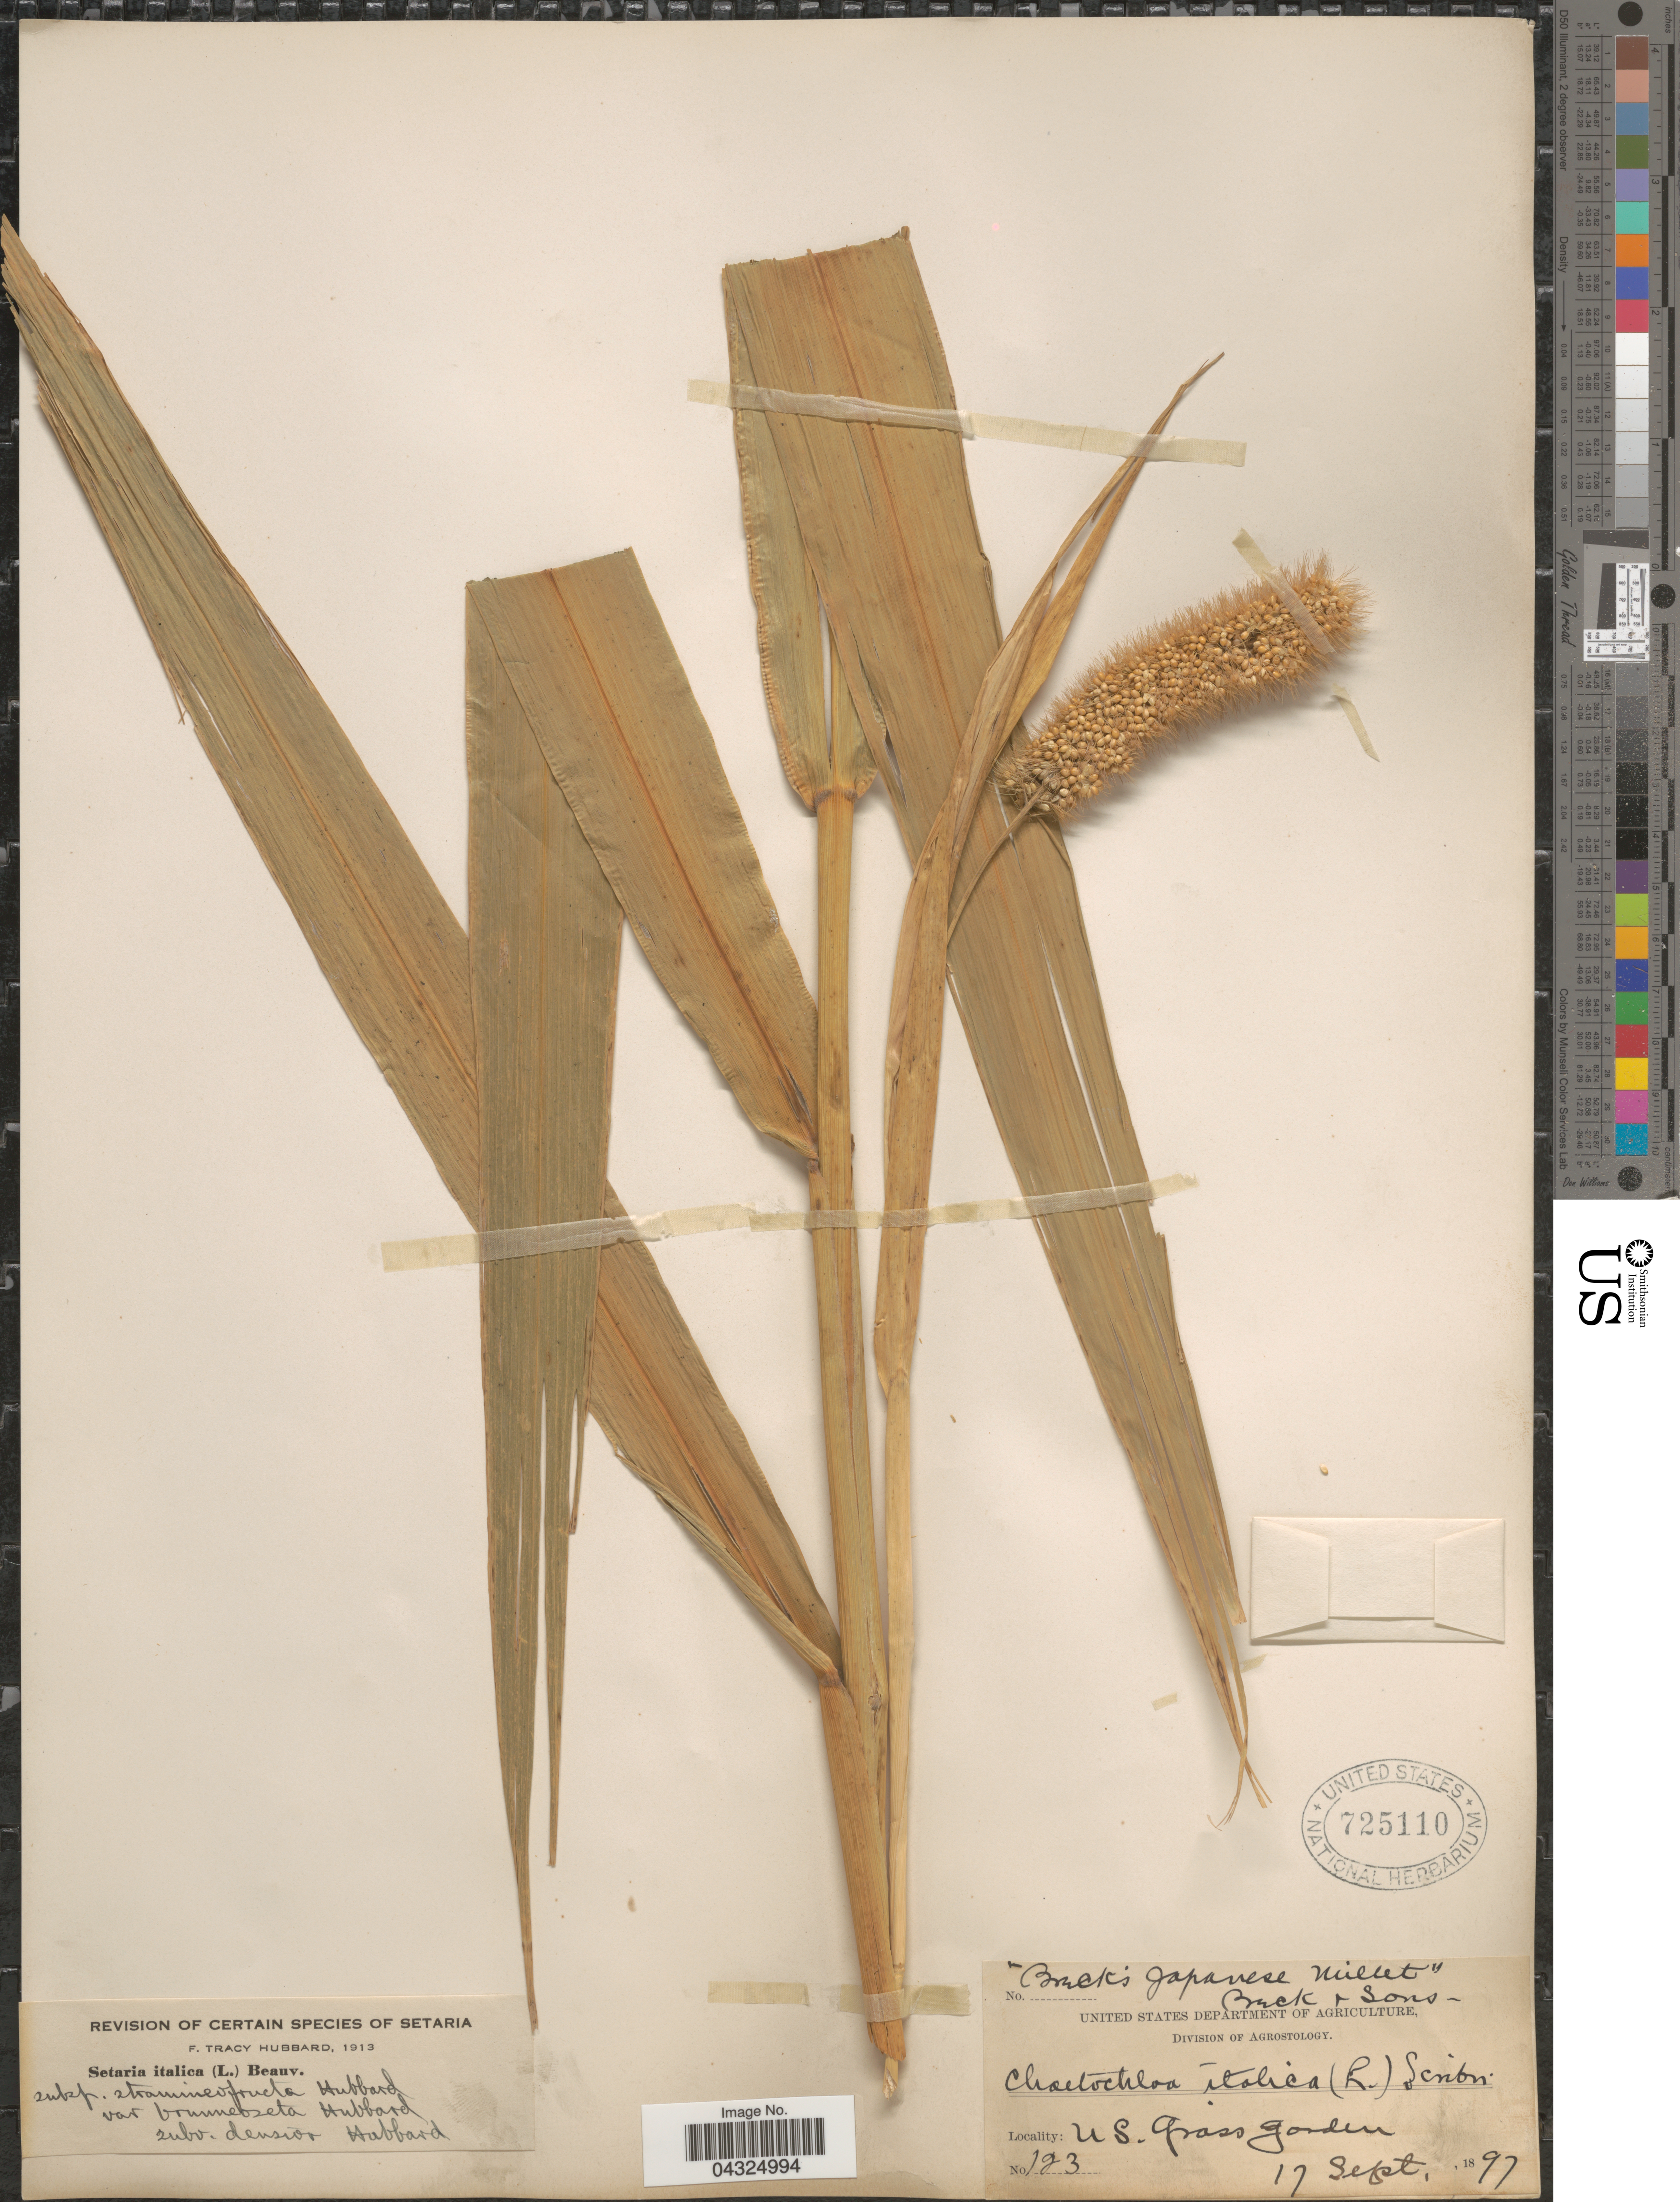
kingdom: Plantae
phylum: Tracheophyta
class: Liliopsida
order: Poales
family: Poaceae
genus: Setaria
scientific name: Setaria italica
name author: (L.) P. Beauv.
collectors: -- Buck & Sons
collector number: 123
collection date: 1897-09-17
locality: U. S. Grass Garden.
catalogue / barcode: US 725110